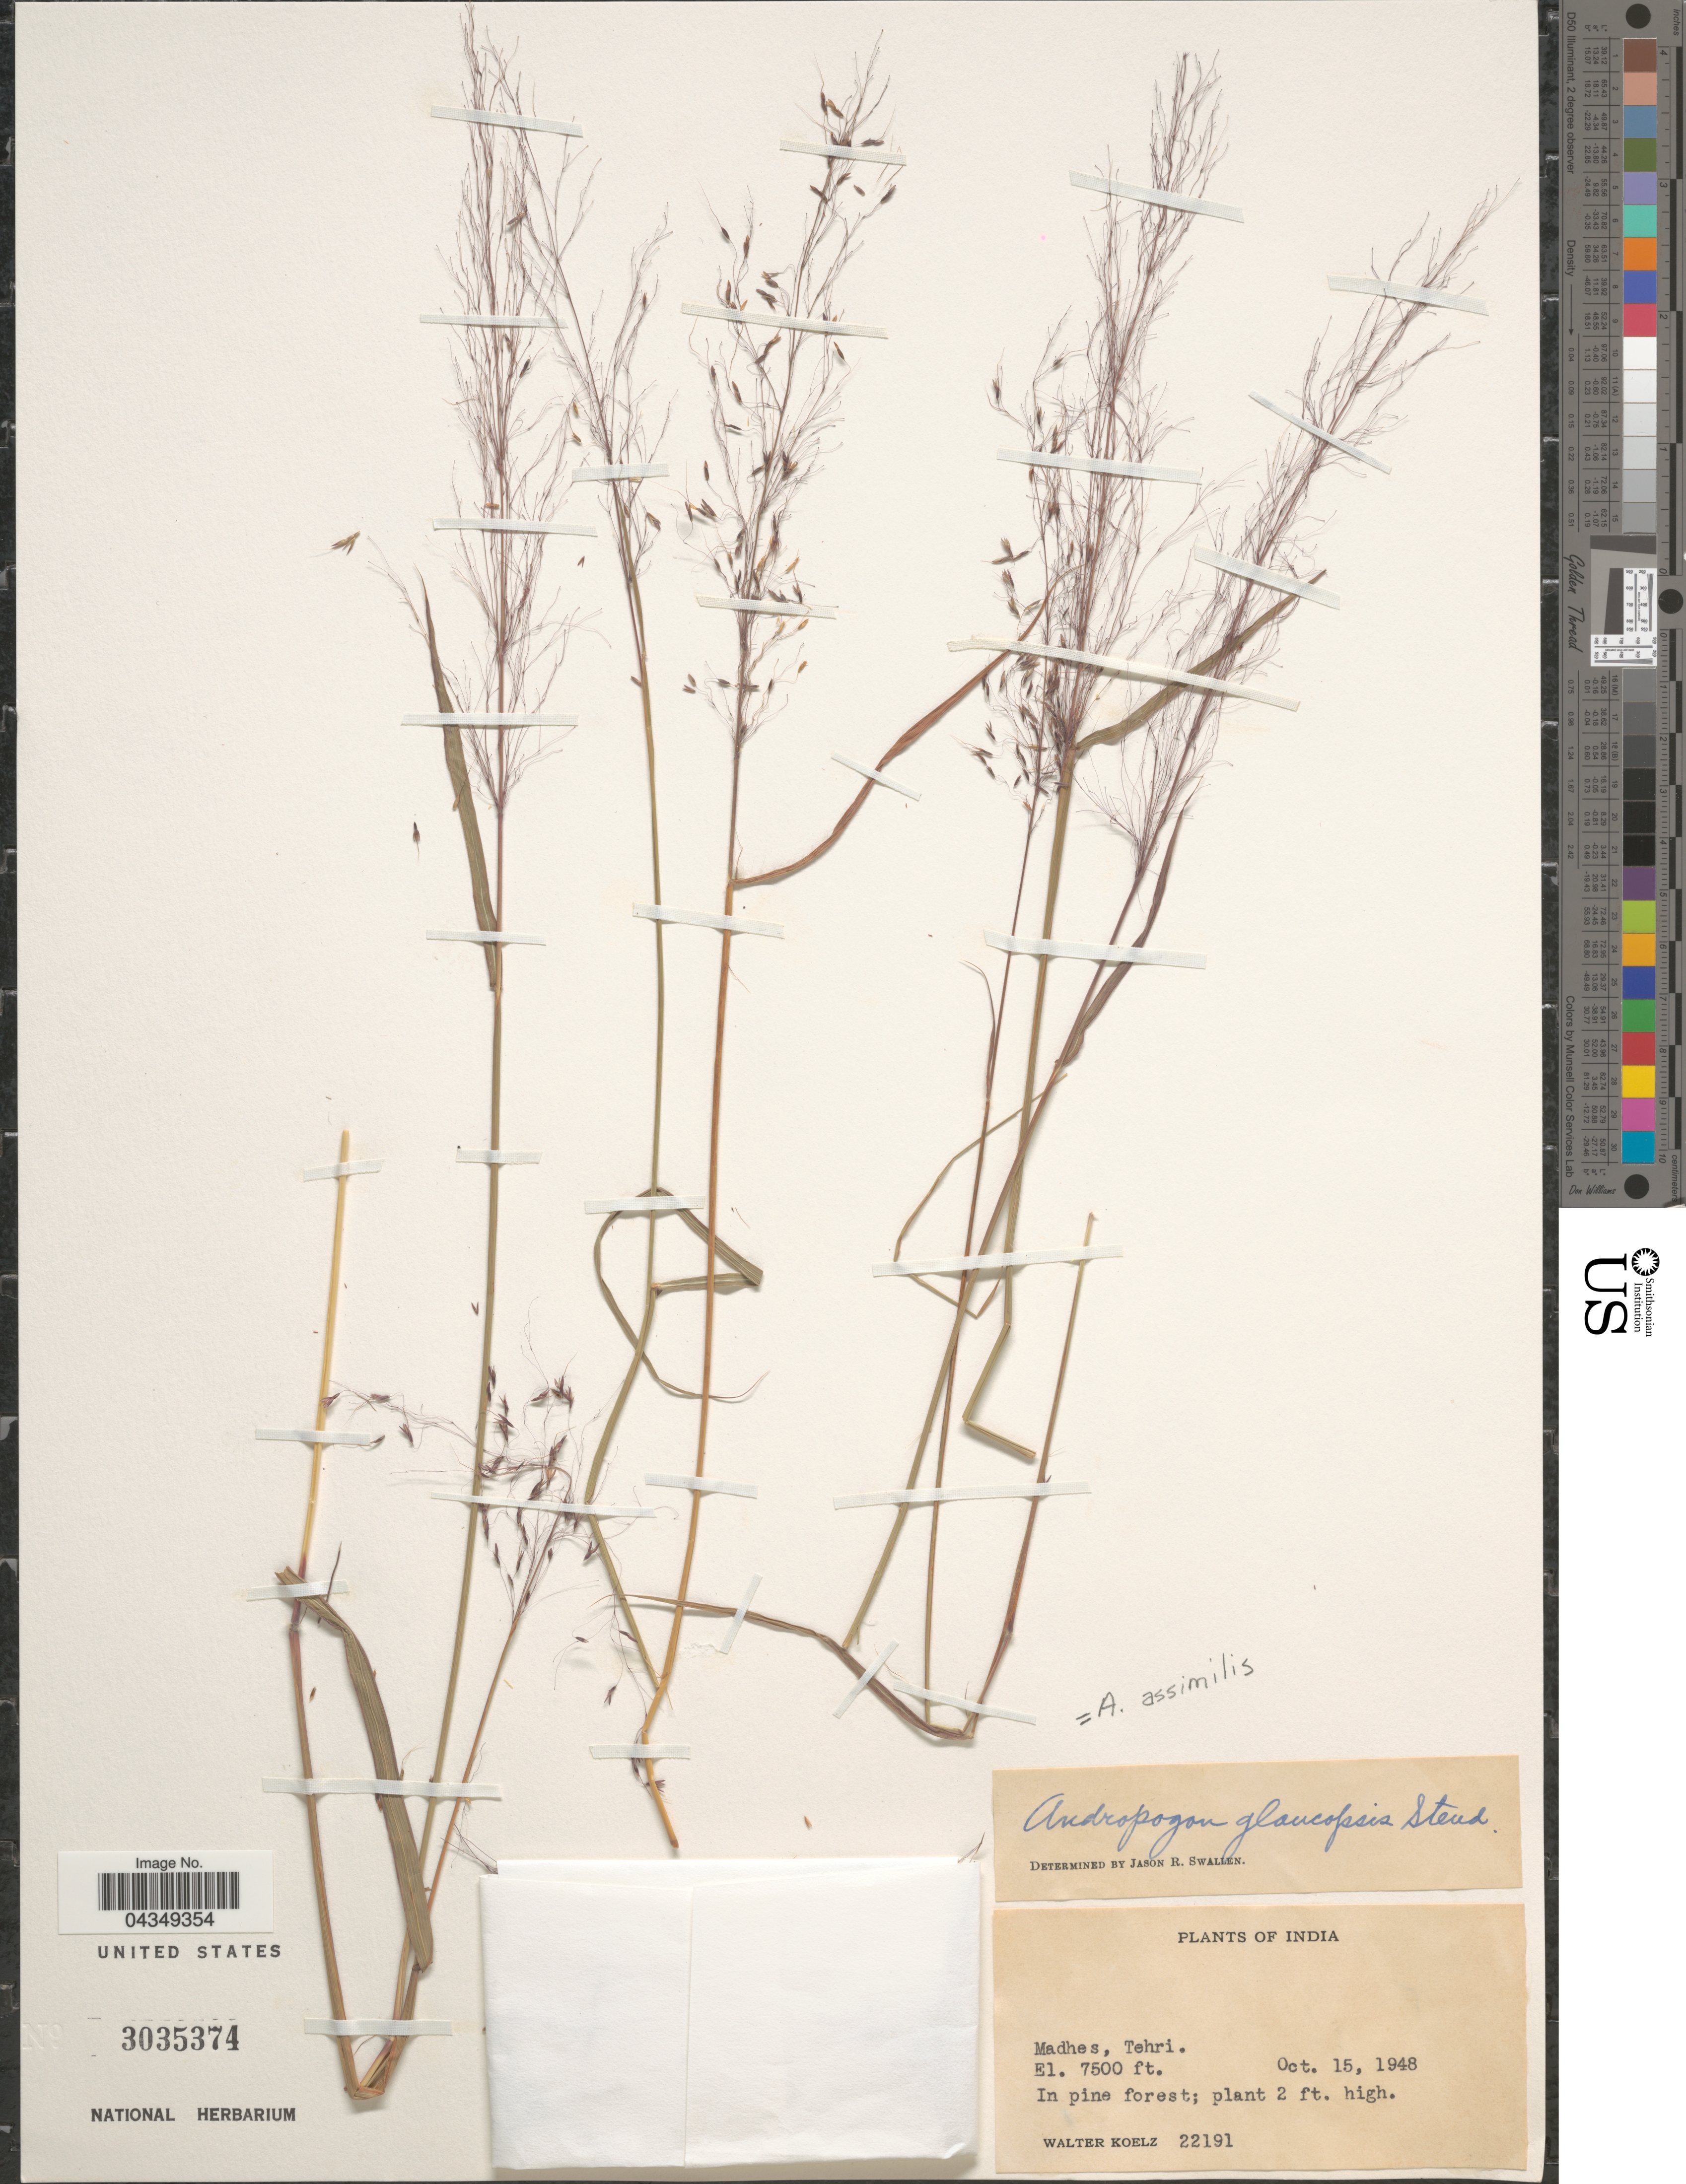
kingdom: Plantae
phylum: Tracheophyta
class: Liliopsida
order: Poales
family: Poaceae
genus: Capillipedium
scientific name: Capillipedium assimile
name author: (Steud.) A. Camus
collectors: W. N. Koelz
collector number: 22191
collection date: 1948-10-15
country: India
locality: Madhes, Tehri.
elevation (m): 2286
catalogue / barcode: US 3035374